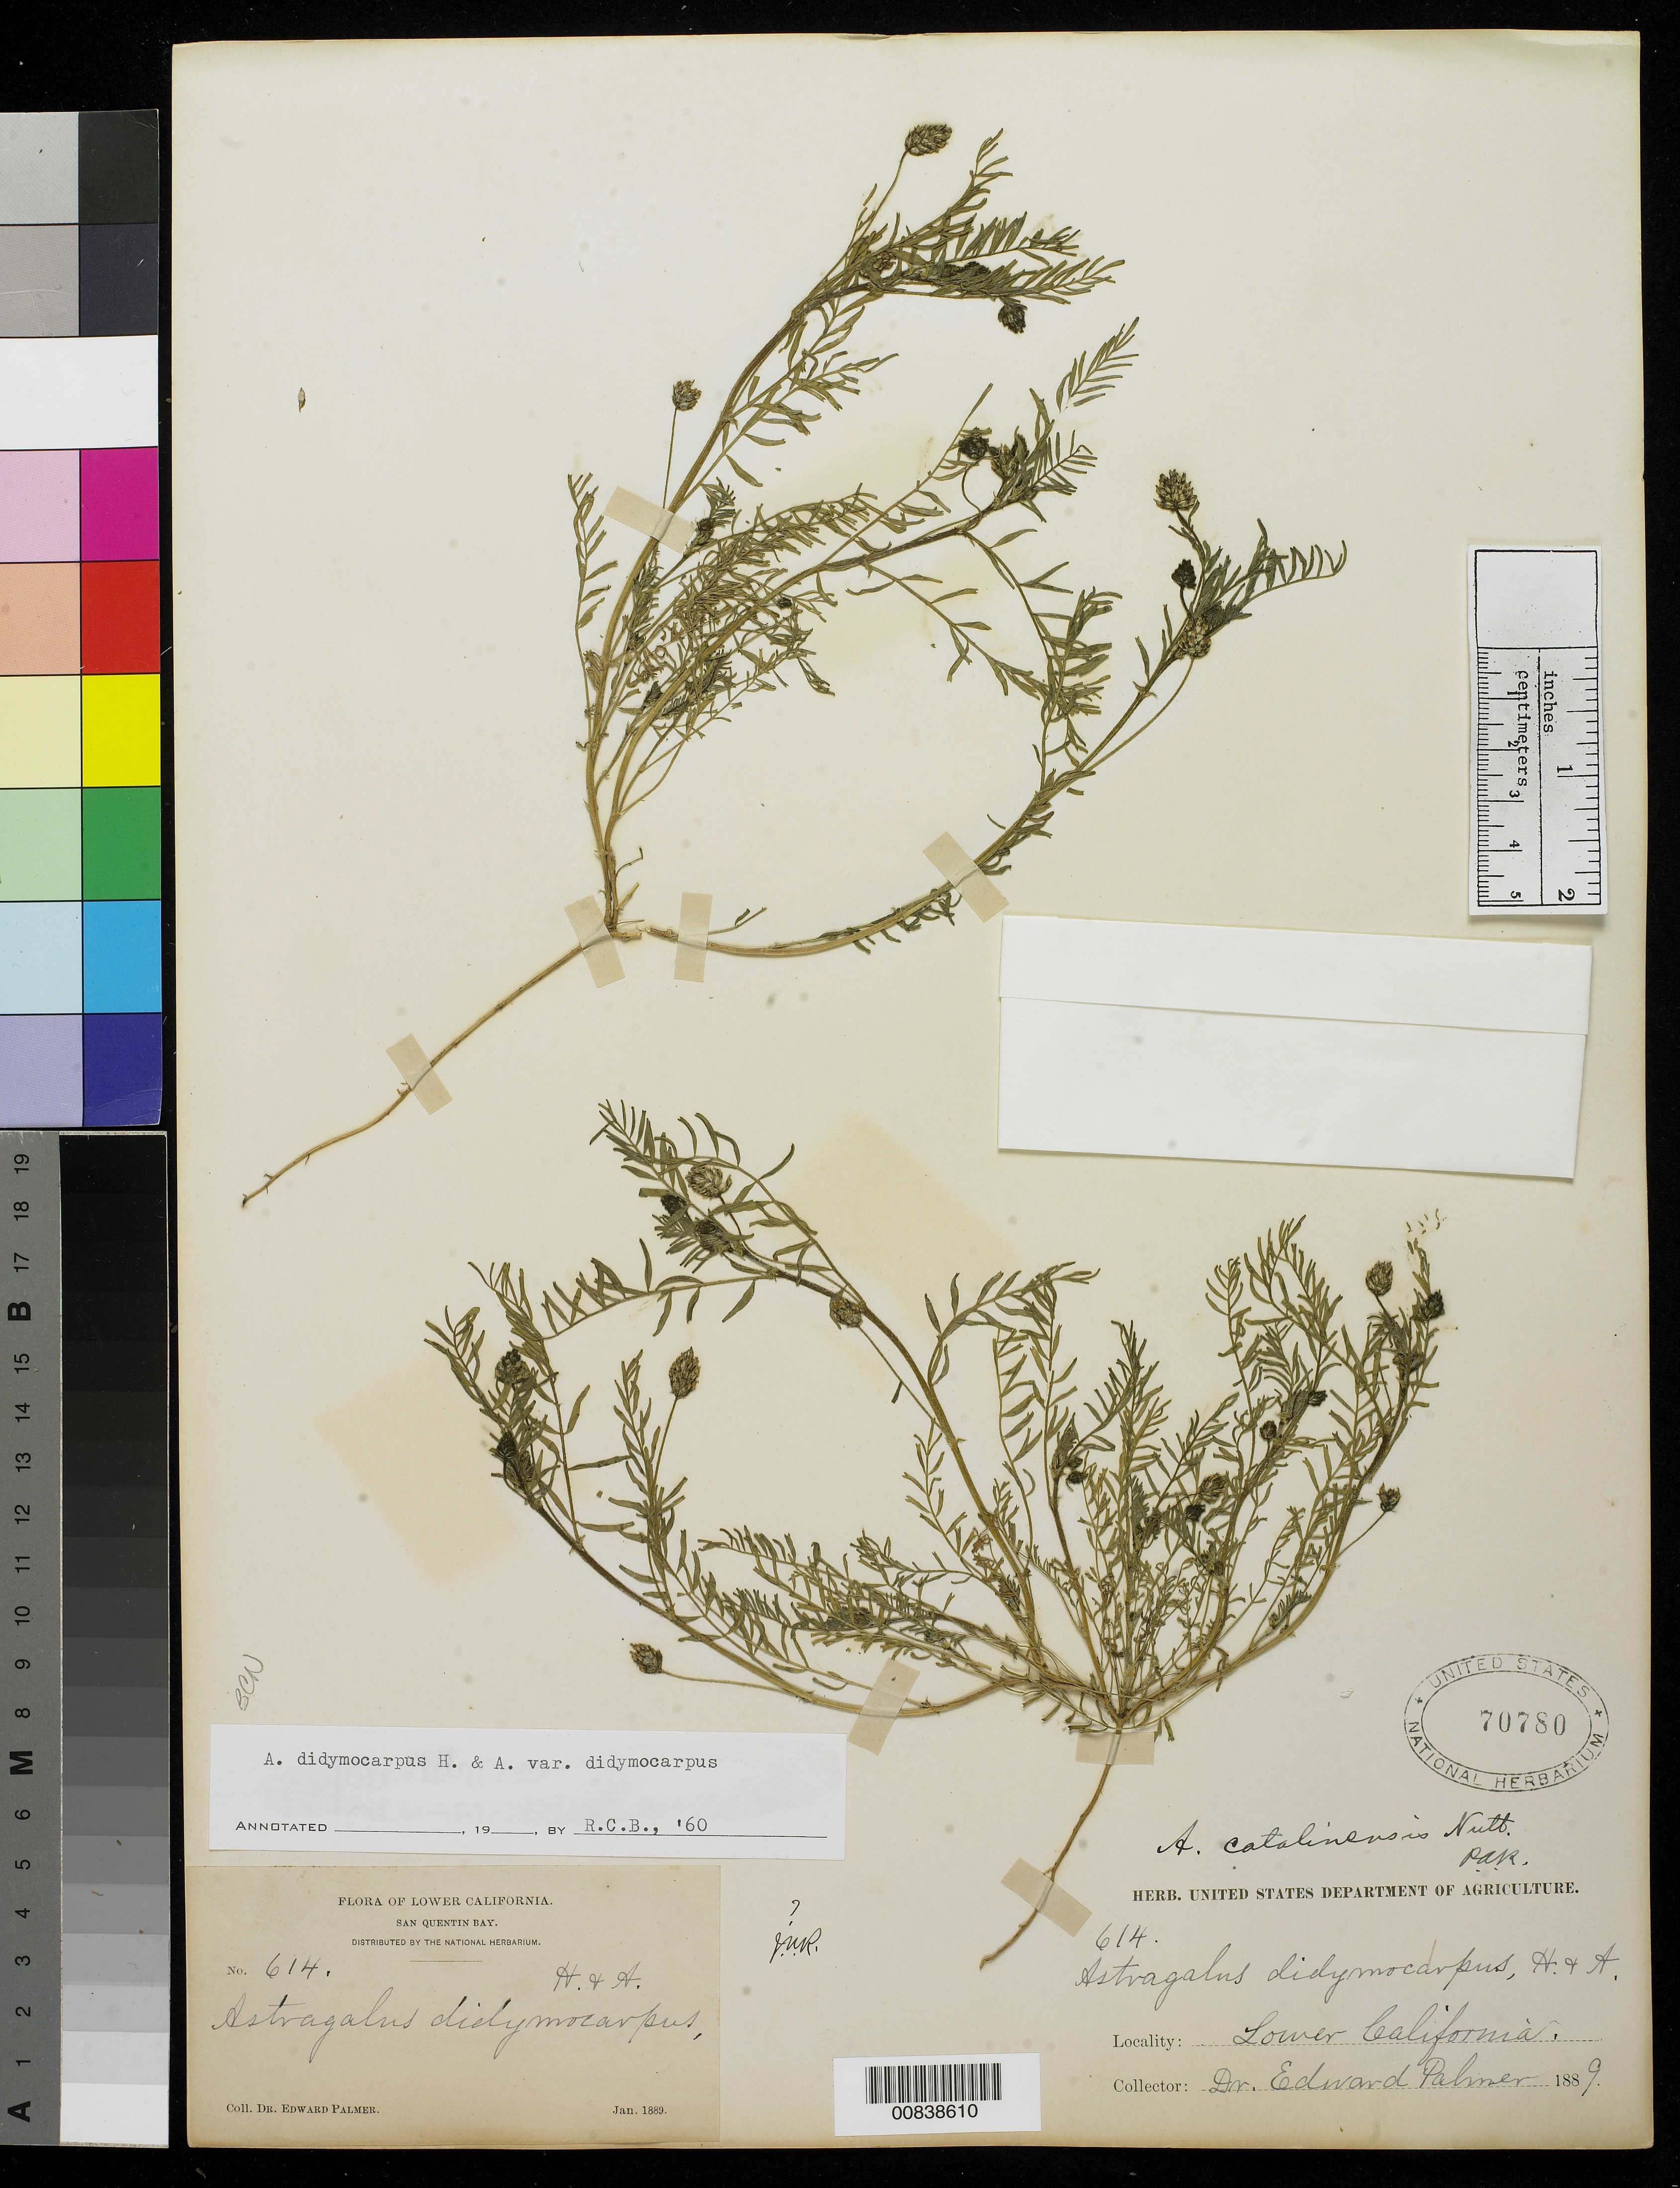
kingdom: Plantae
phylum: Tracheophyta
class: Magnoliopsida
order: Fabales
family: Fabaceae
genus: Astragalus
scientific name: Astragalus didymocarpus var. didymocarpus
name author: Hook. & Arn.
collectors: E. Palmer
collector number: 614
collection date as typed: Jan 1889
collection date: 1889-01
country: Mexico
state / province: Baja California Norte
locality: San Quentin Bay, Baja California.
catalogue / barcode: US 70780